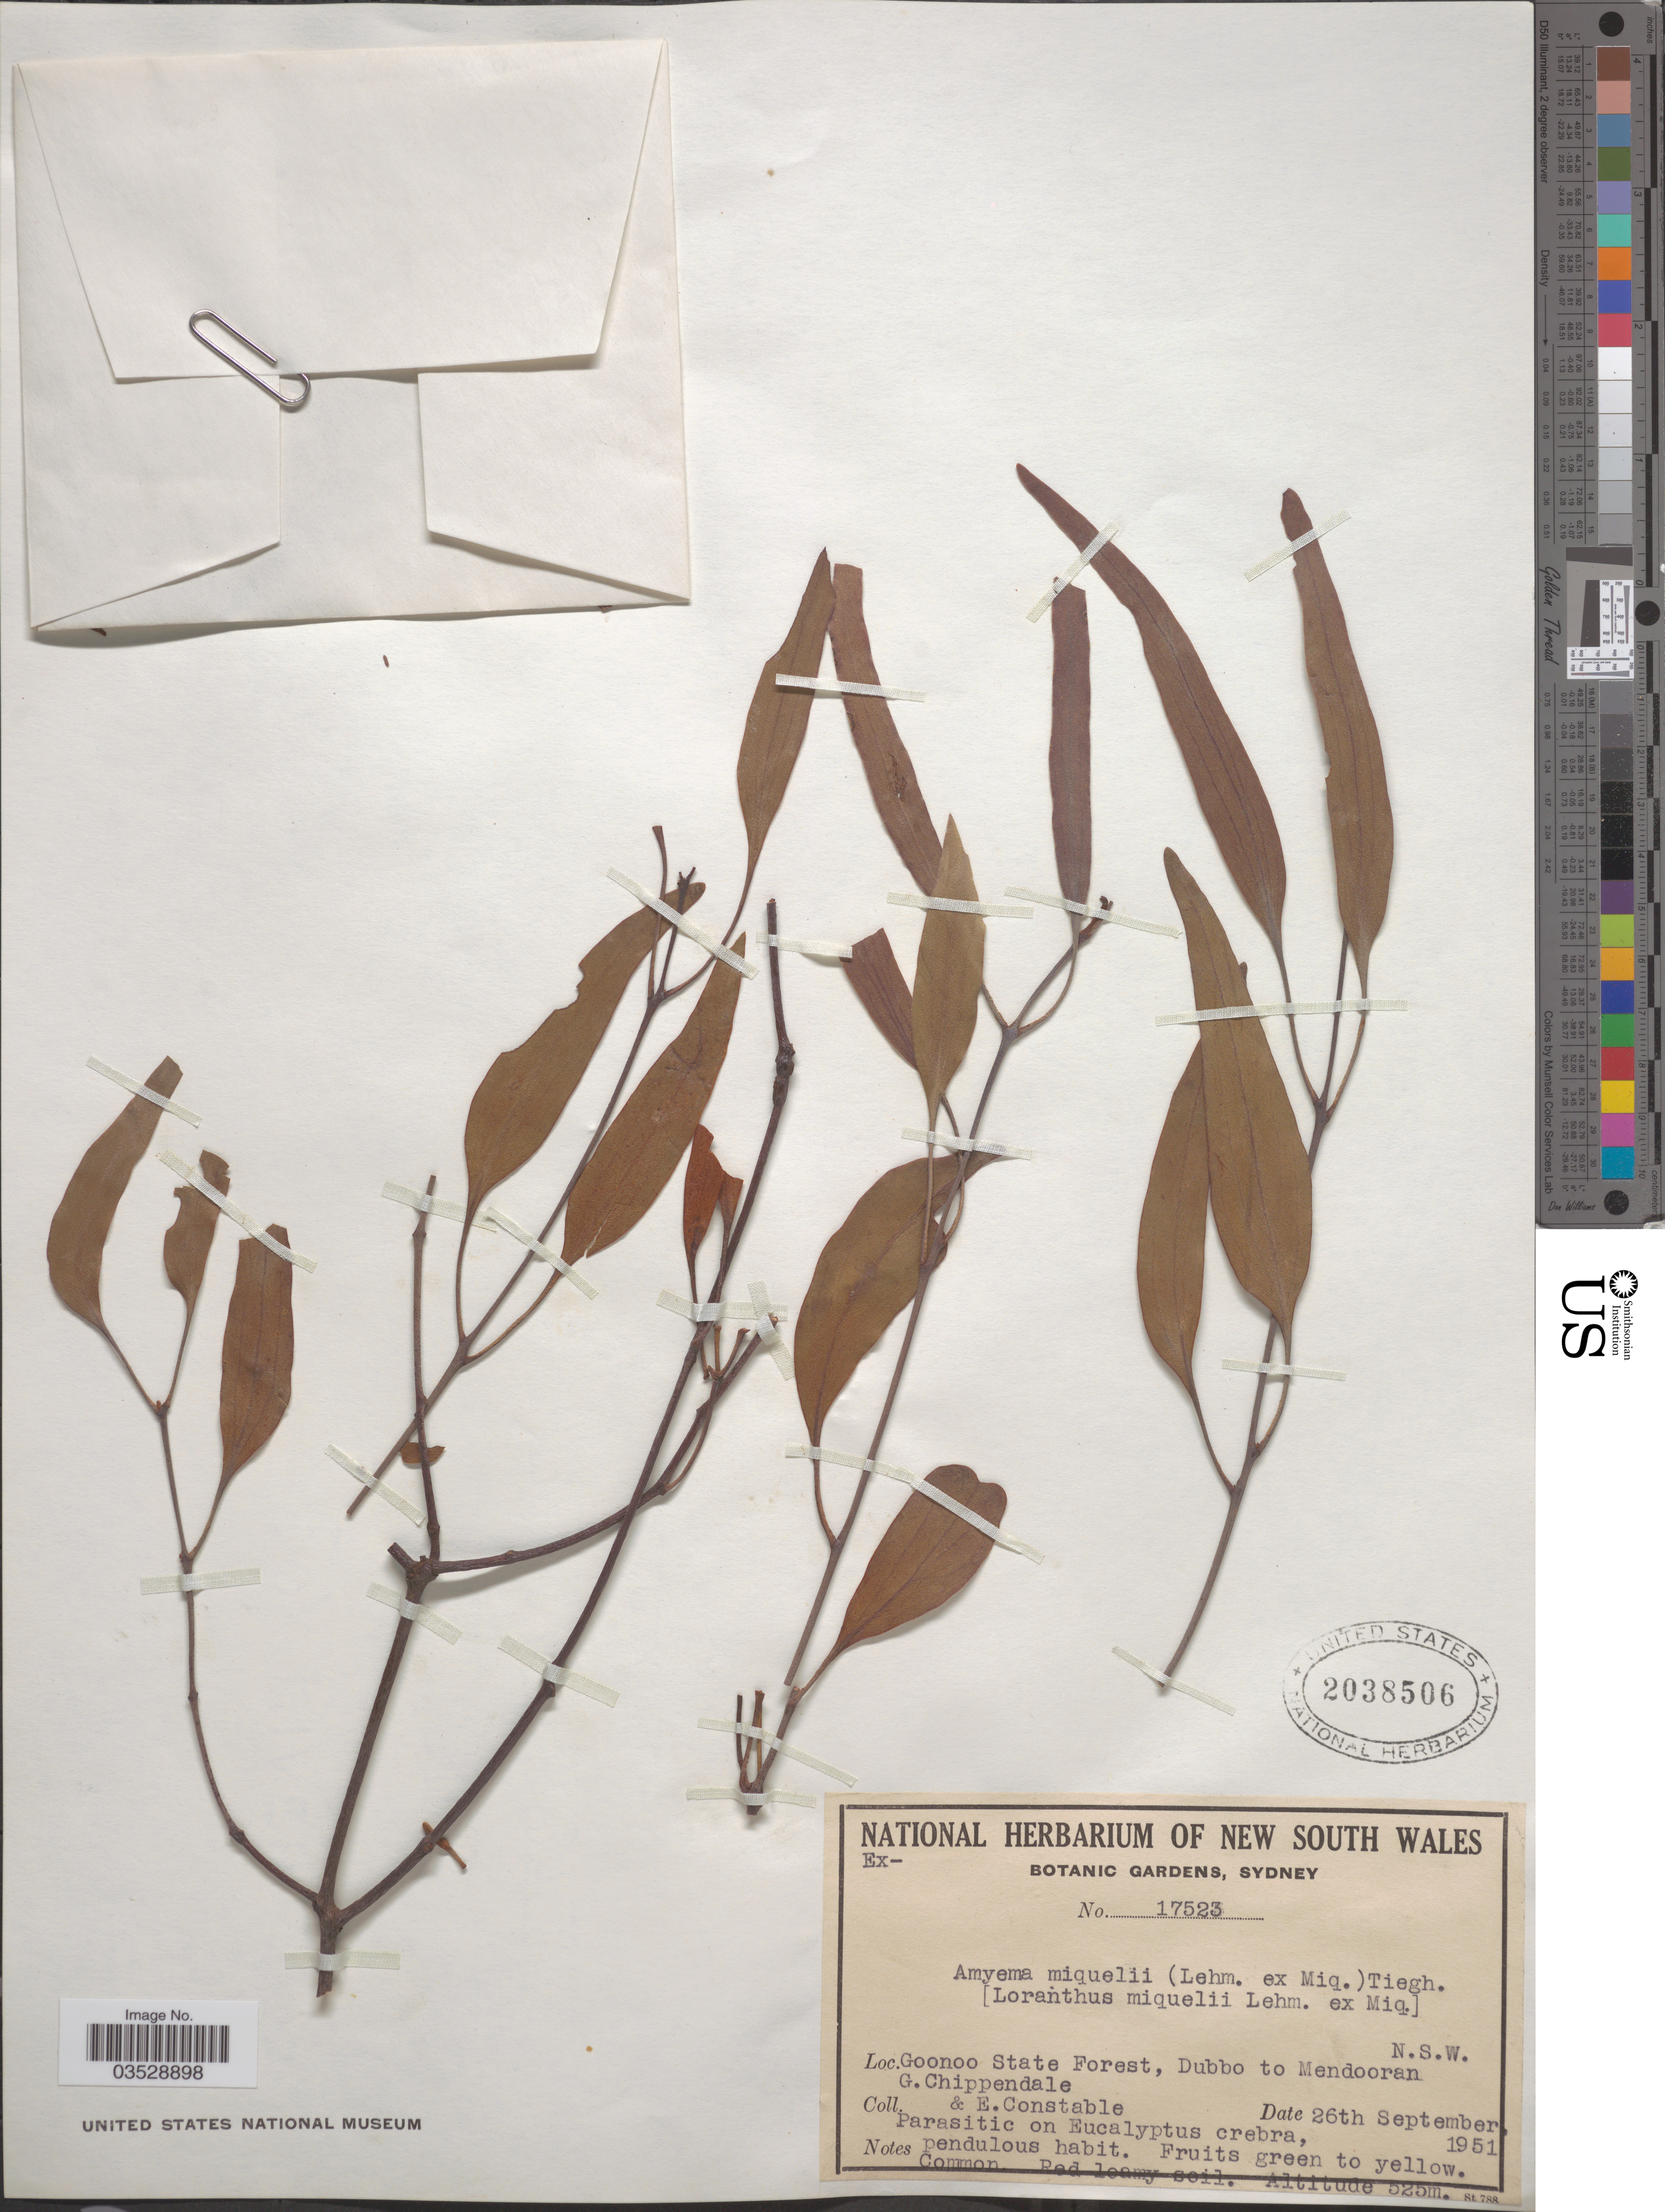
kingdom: Plantae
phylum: Tracheophyta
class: Magnoliopsida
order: Santalales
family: Loranthaceae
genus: Amyema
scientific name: Amyema miquelii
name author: (Lehm. ex Miq.) Tiegh.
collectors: G. Chippendale & E. F. Constable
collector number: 17523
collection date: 1951-09-26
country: Australia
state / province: New South Wales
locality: Goonoo State Forest, Dubbo to Mendooran.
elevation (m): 525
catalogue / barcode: US 2038506